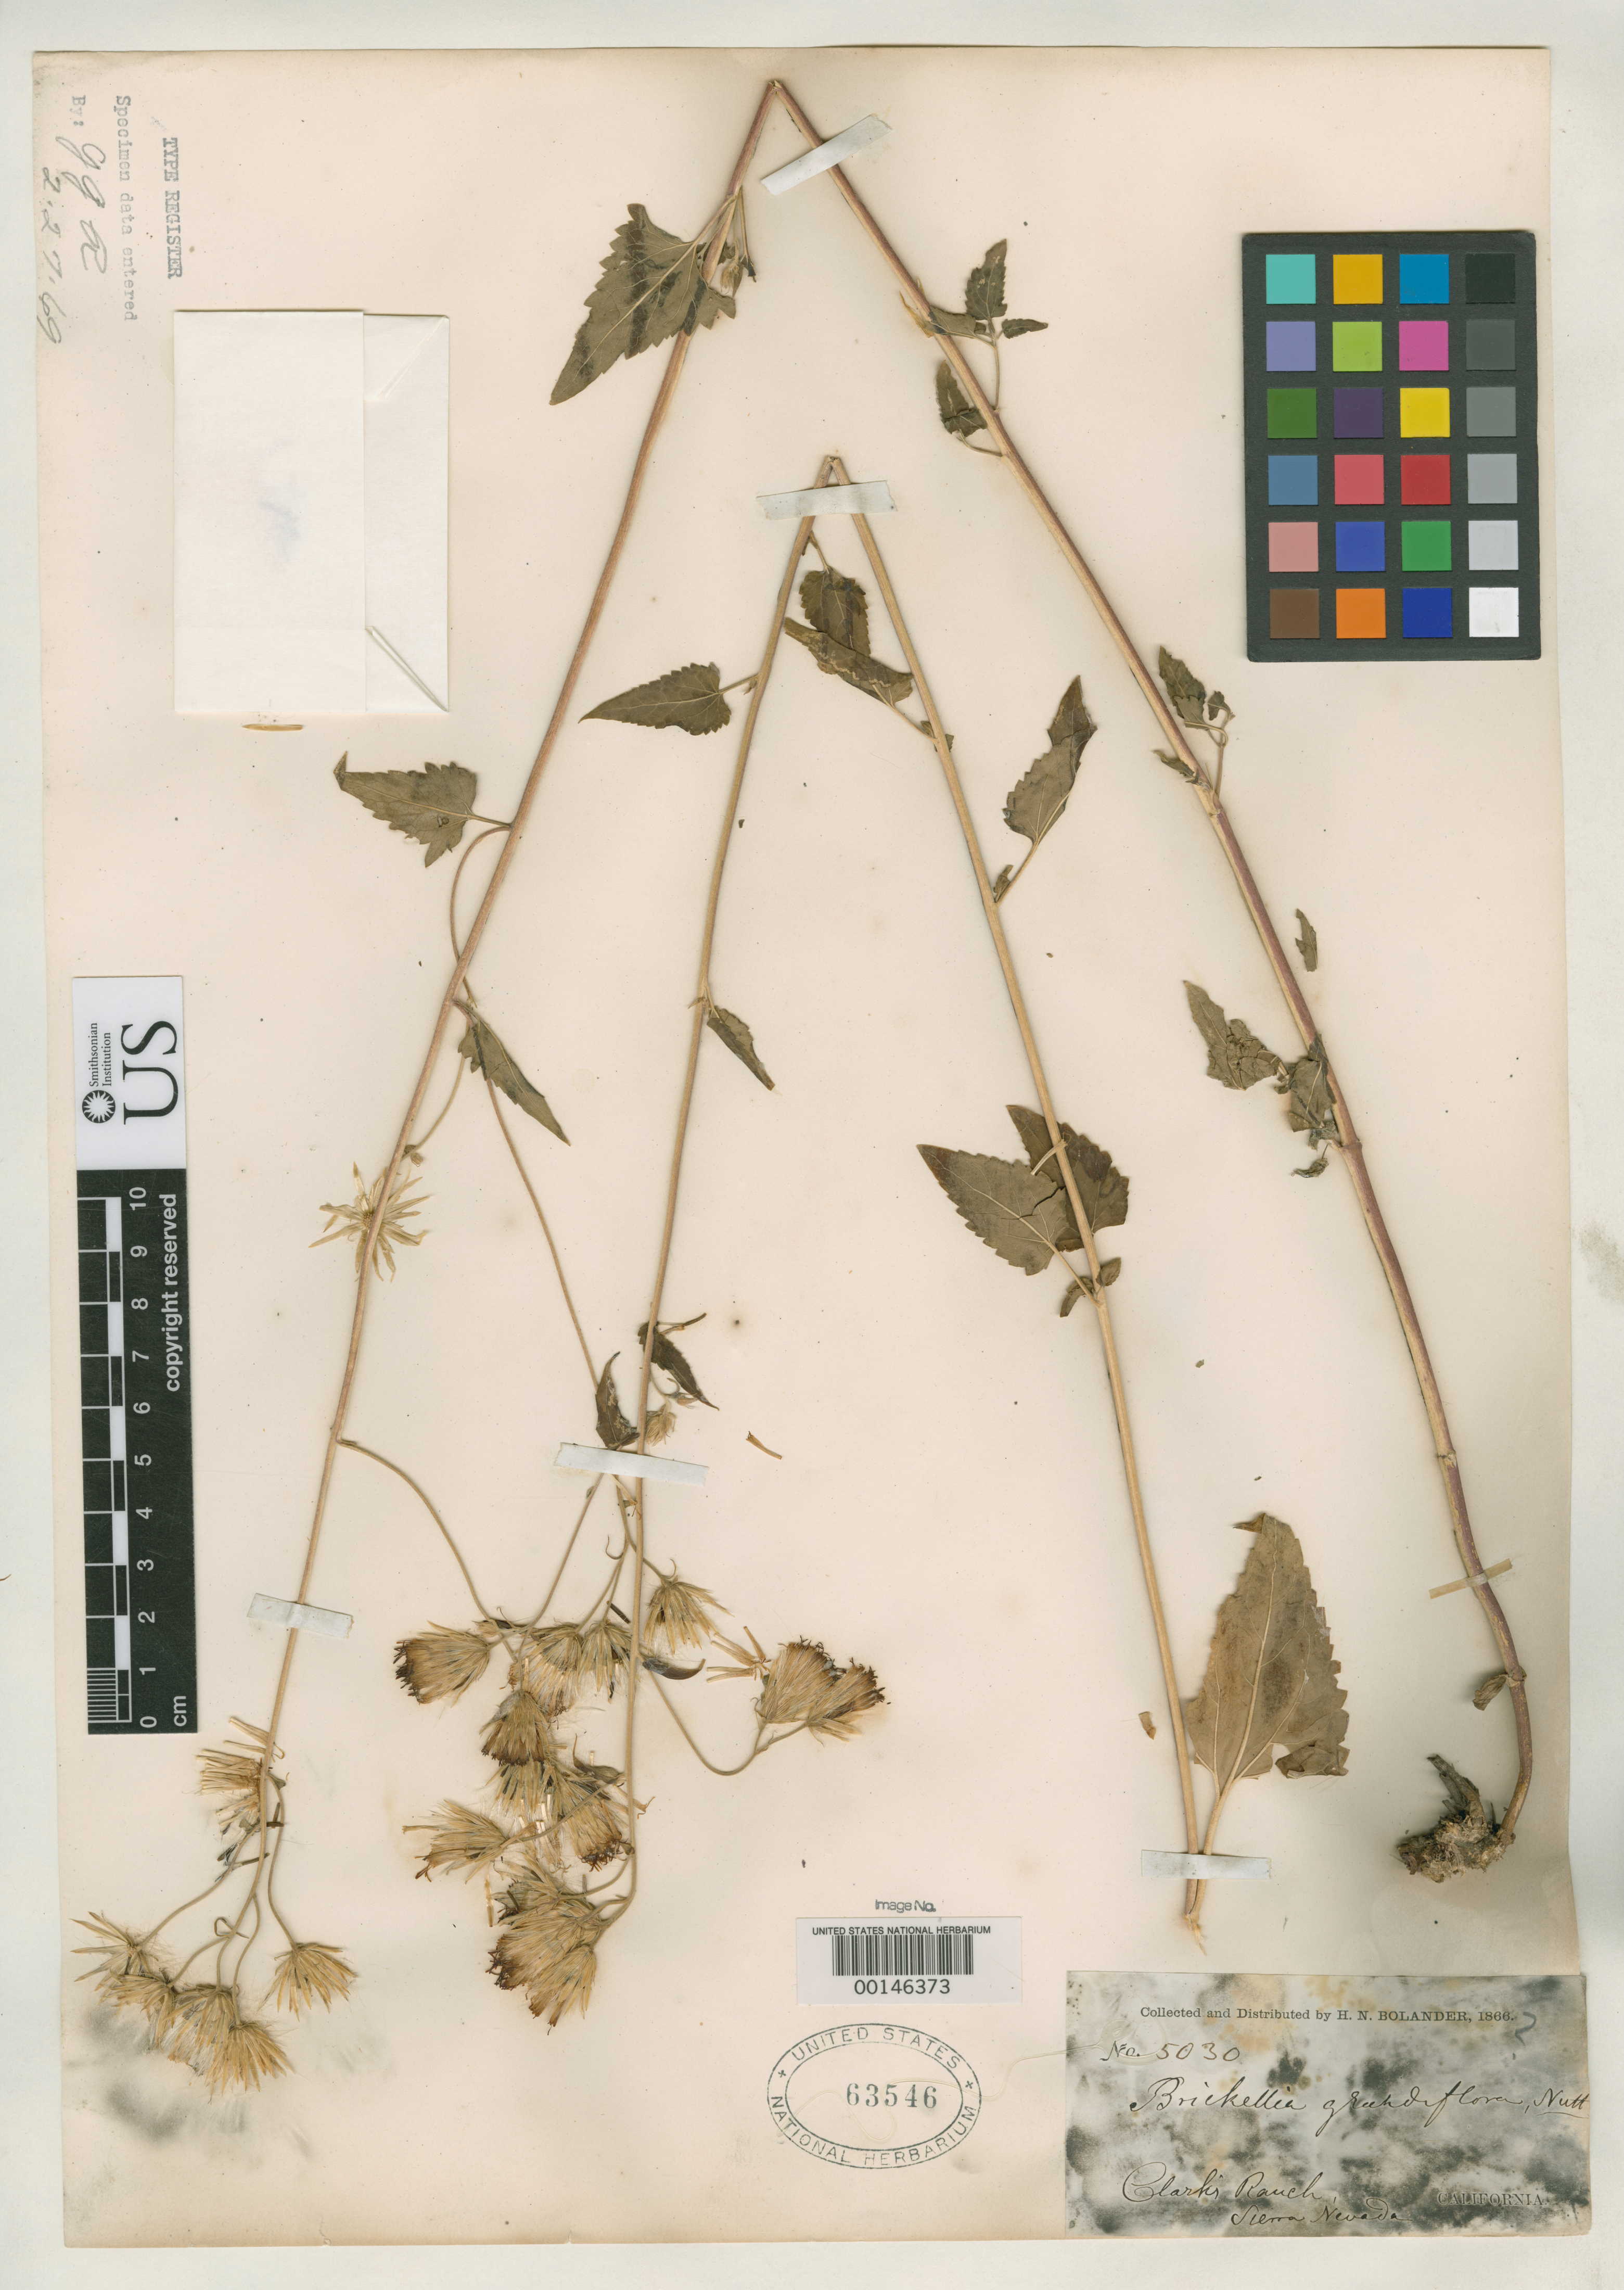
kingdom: Plantae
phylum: Tracheophyta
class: Magnoliopsida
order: Asterales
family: Asteraceae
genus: Coleosanthus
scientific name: Coleosanthus gracilipes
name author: Greene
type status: Isotype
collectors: H. Bolander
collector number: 5030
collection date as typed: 1866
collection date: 1866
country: United States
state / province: California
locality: Sierra Nevada, Clark's Ranch.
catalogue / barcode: US 63546